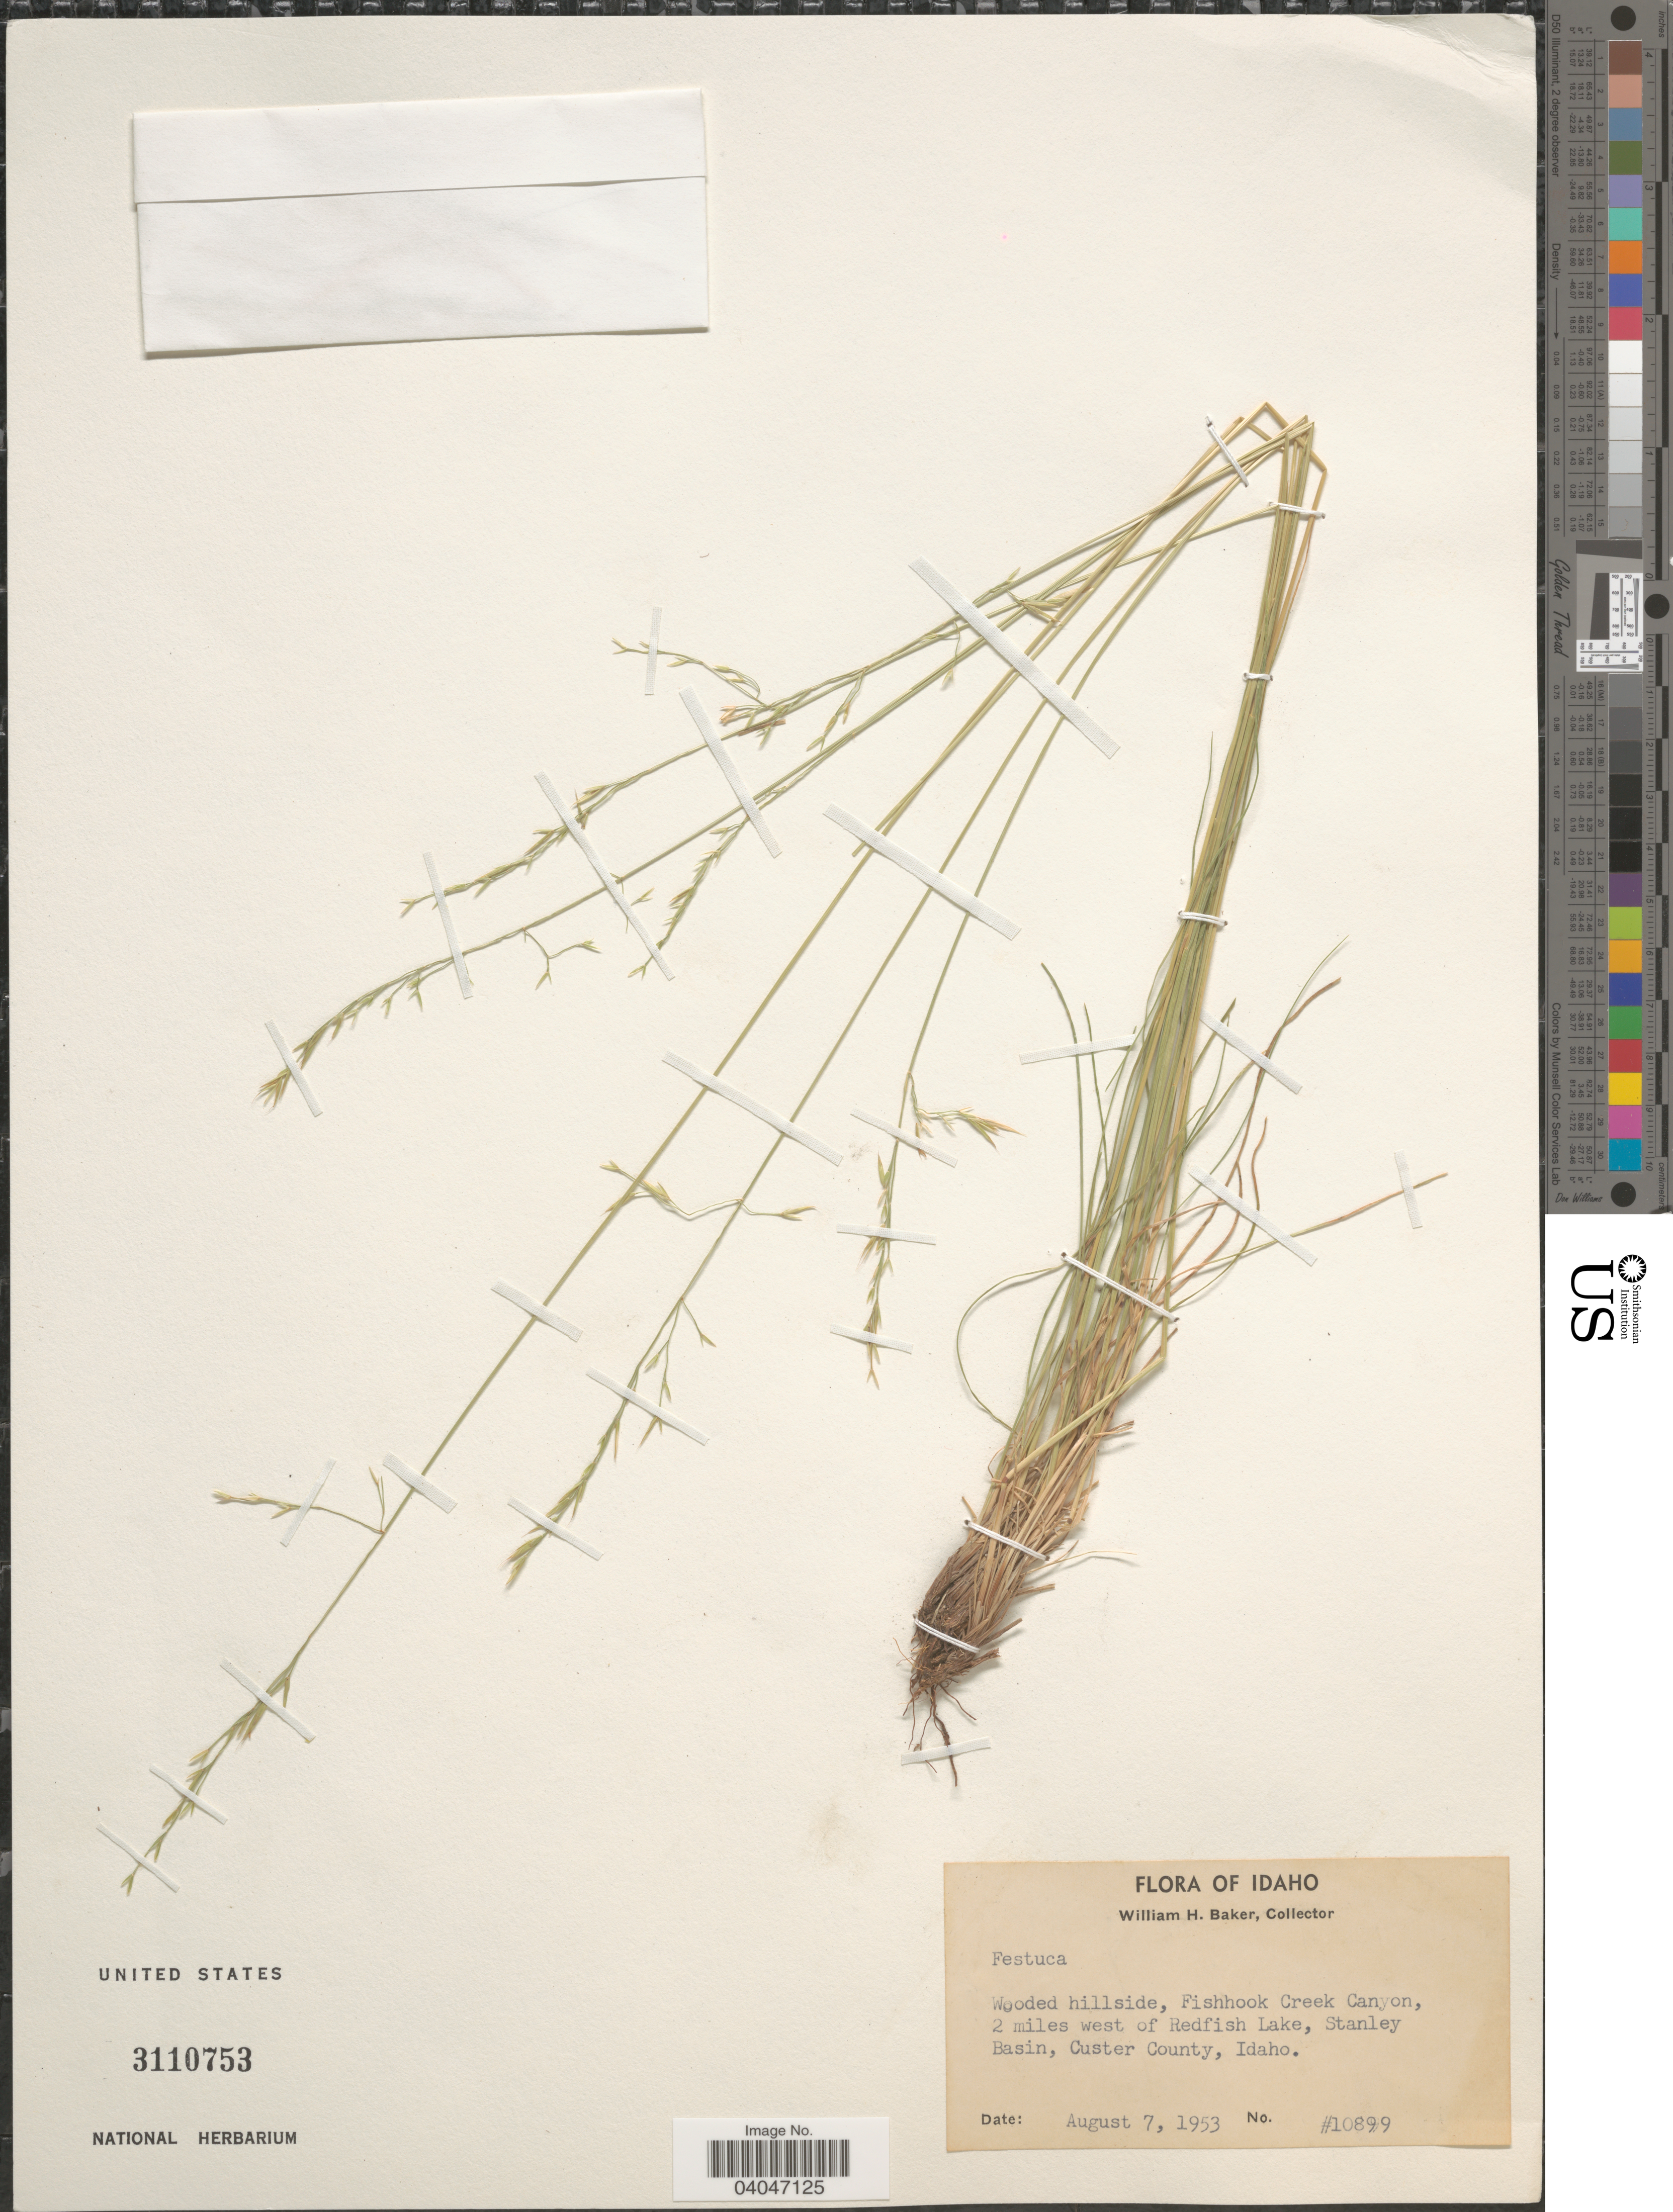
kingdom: Plantae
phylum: Tracheophyta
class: Liliopsida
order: Poales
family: Poaceae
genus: Festuca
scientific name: Festuca sp.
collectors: W. H. Baker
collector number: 10899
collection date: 1953-08-07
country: United States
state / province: Idaho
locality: Wooded hillside, Fishhook Creek Canyon, 2 miles west of Redfish Lake, Stanley Basin, Custer County.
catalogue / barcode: US 3110753